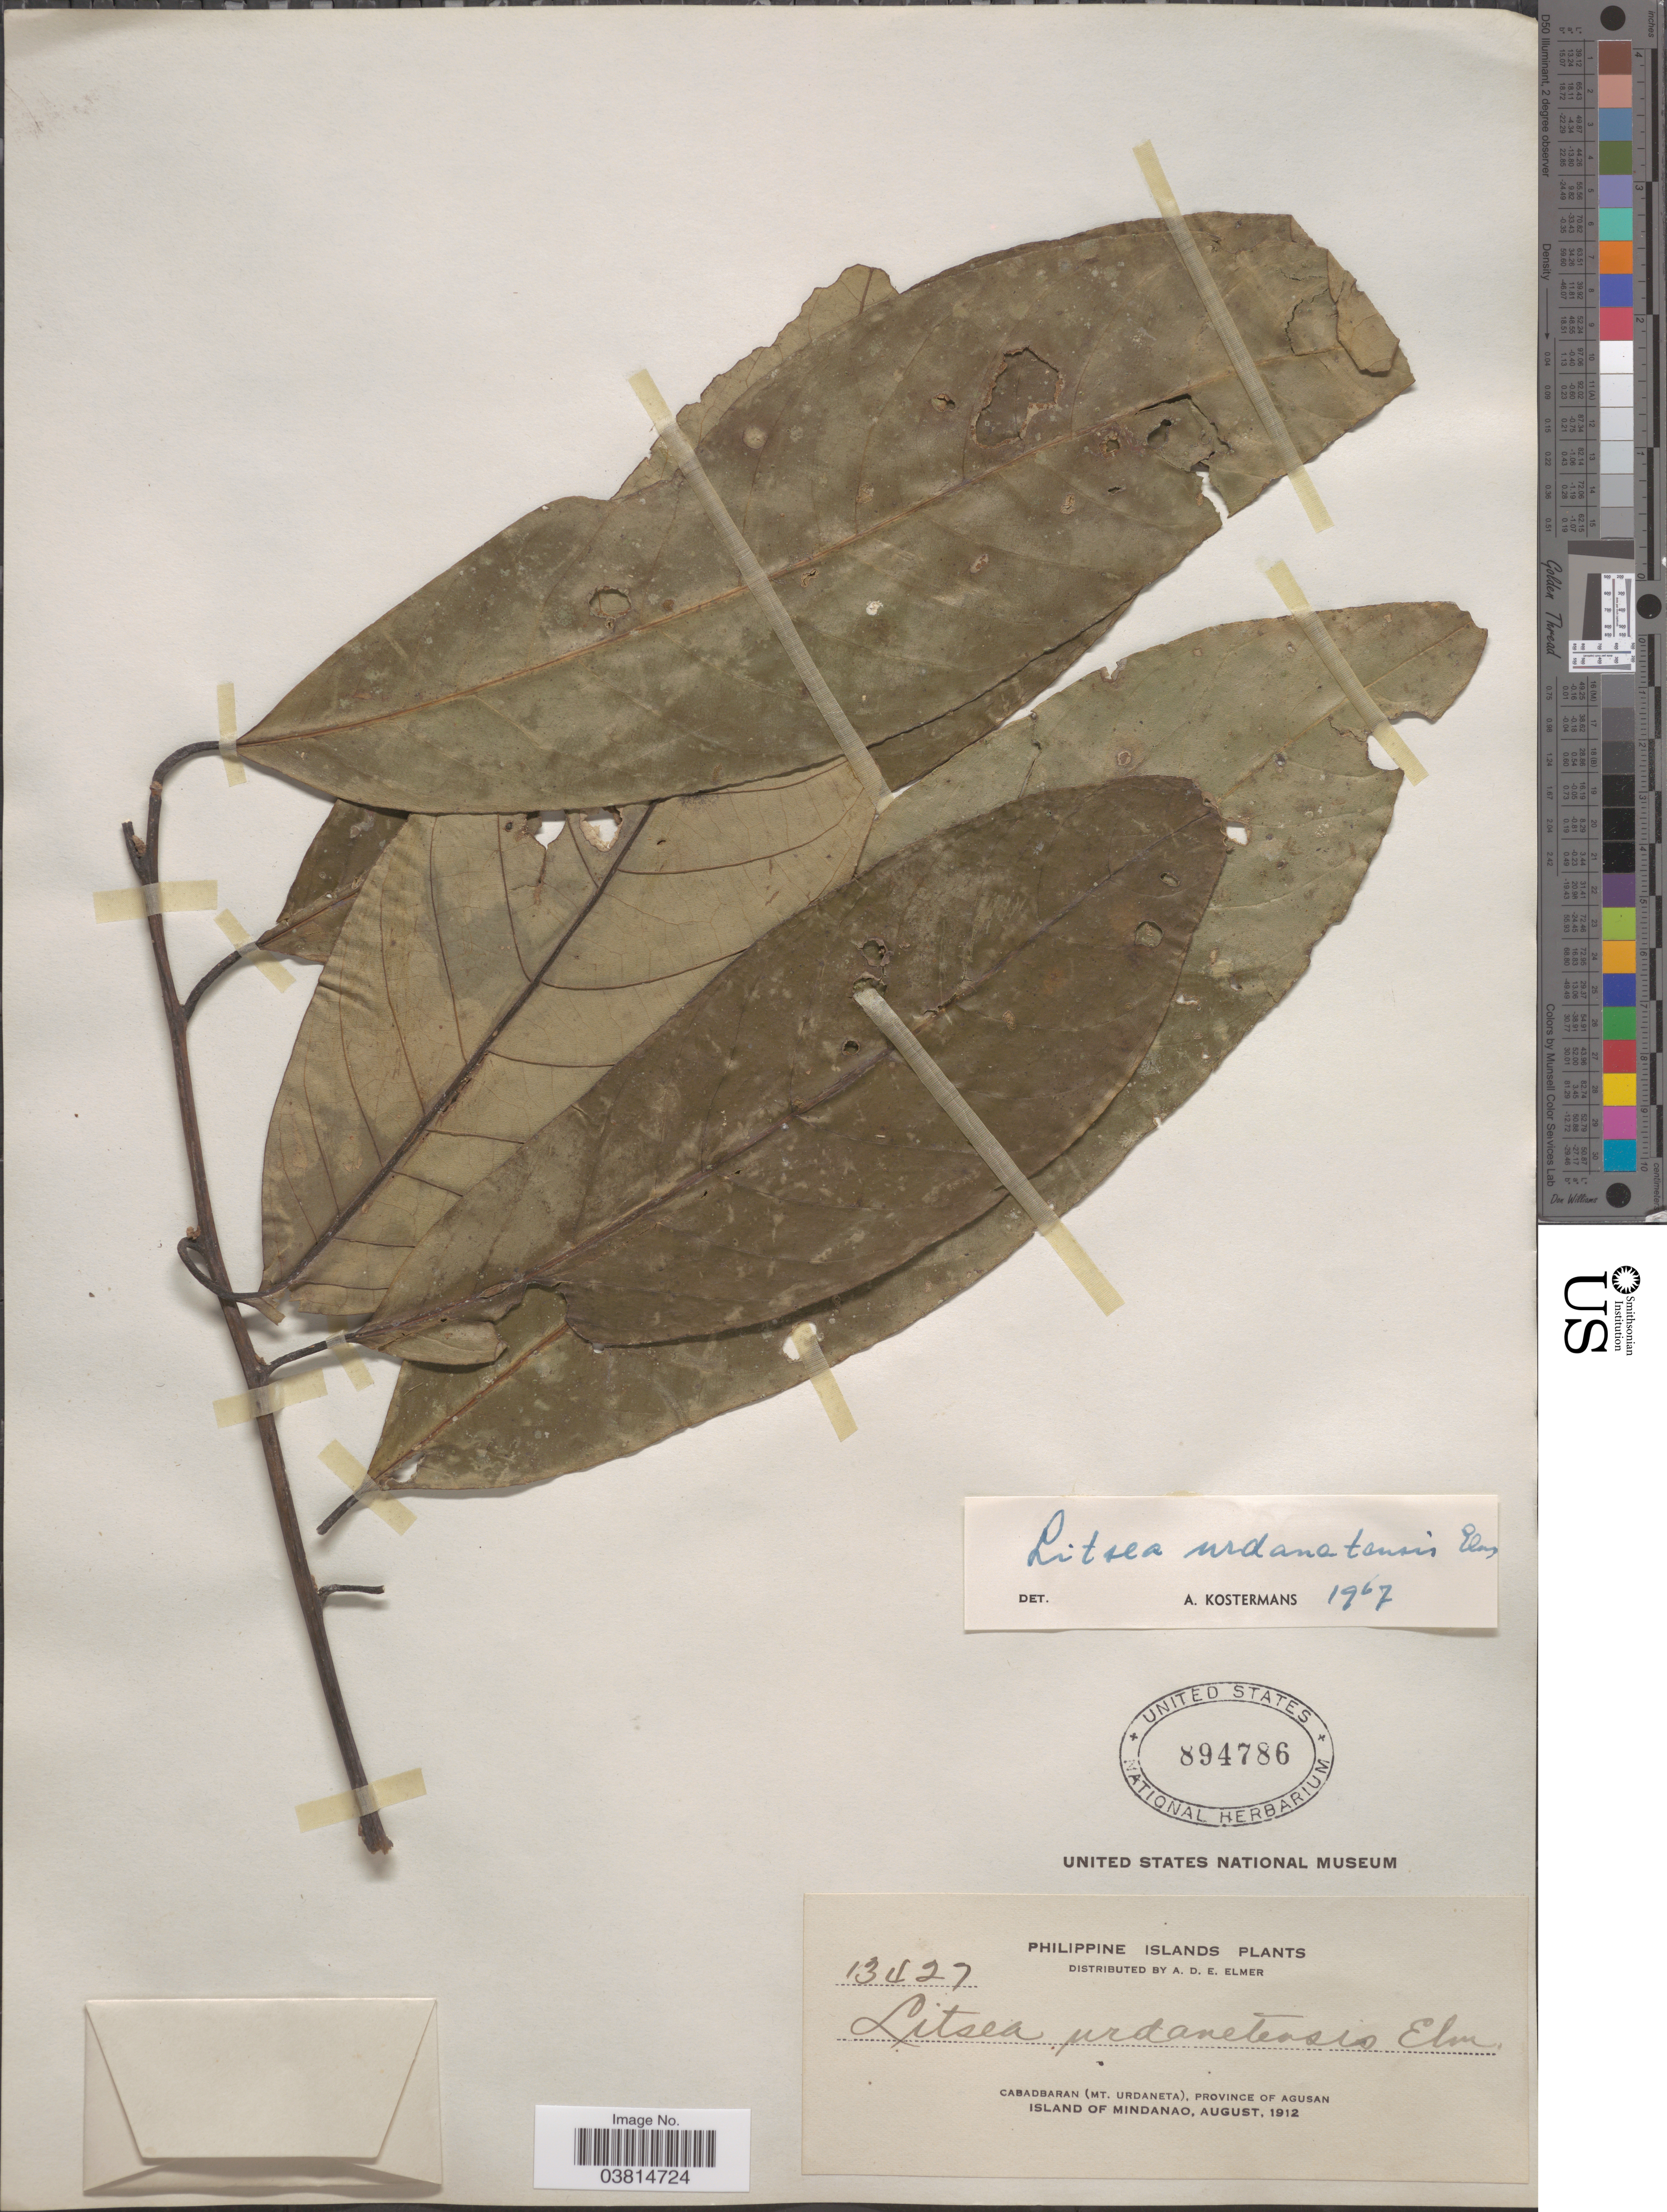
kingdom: Plantae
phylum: Tracheophyta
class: Magnoliopsida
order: Laurales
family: Lauraceae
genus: Litsea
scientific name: Litsea urdanetensis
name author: Elmer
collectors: A. D. E. Elmer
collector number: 13427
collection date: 1912-08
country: Philippines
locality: Cabadbaran (Mt. Urdaneta), Province of Agusan, Island of Mindanao.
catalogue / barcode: US 894786